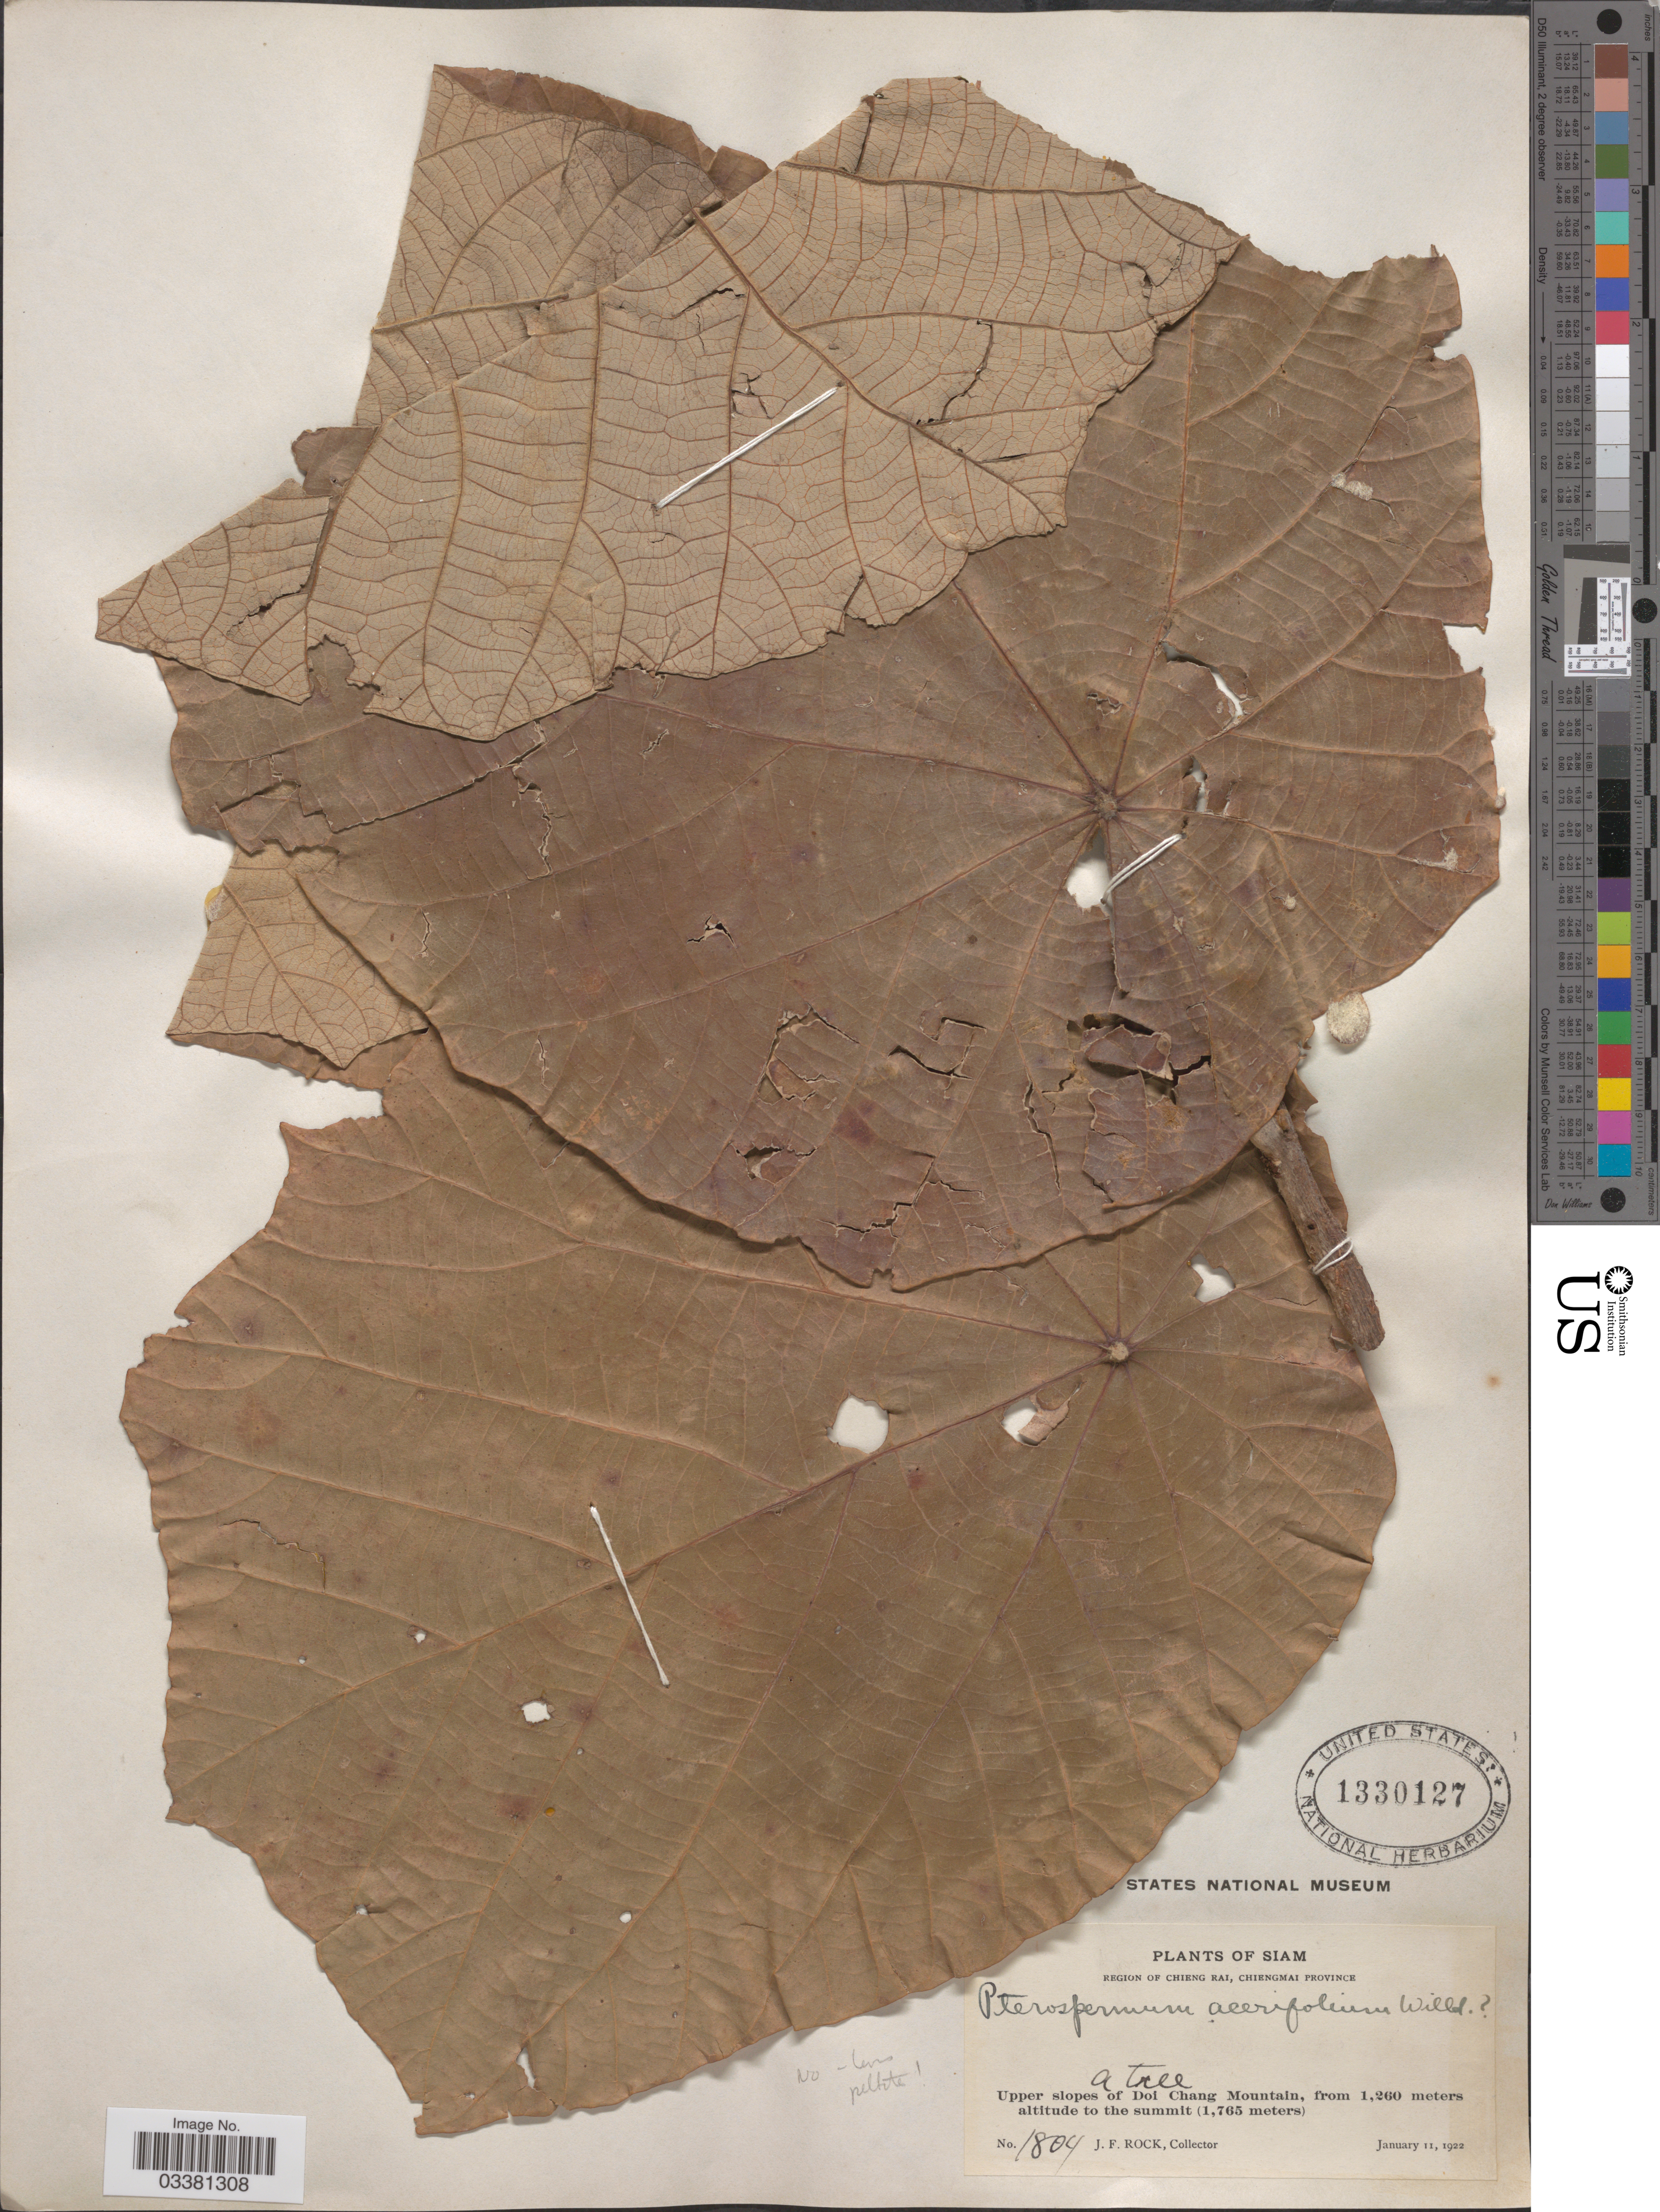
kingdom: Plantae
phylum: Tracheophyta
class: Magnoliopsida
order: Malvales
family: Malvaceae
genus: Pterospermum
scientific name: Pterospermum acerifolium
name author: (L.) Willd.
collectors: J. Rock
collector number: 1804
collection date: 1922-01-11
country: Thailand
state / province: Chiang Mai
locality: Siam. Region of Chieng Rai, Chiengmai Province. Upper slopes of Doi Chang Mountain, to the summit.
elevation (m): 1260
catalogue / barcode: US 1330127